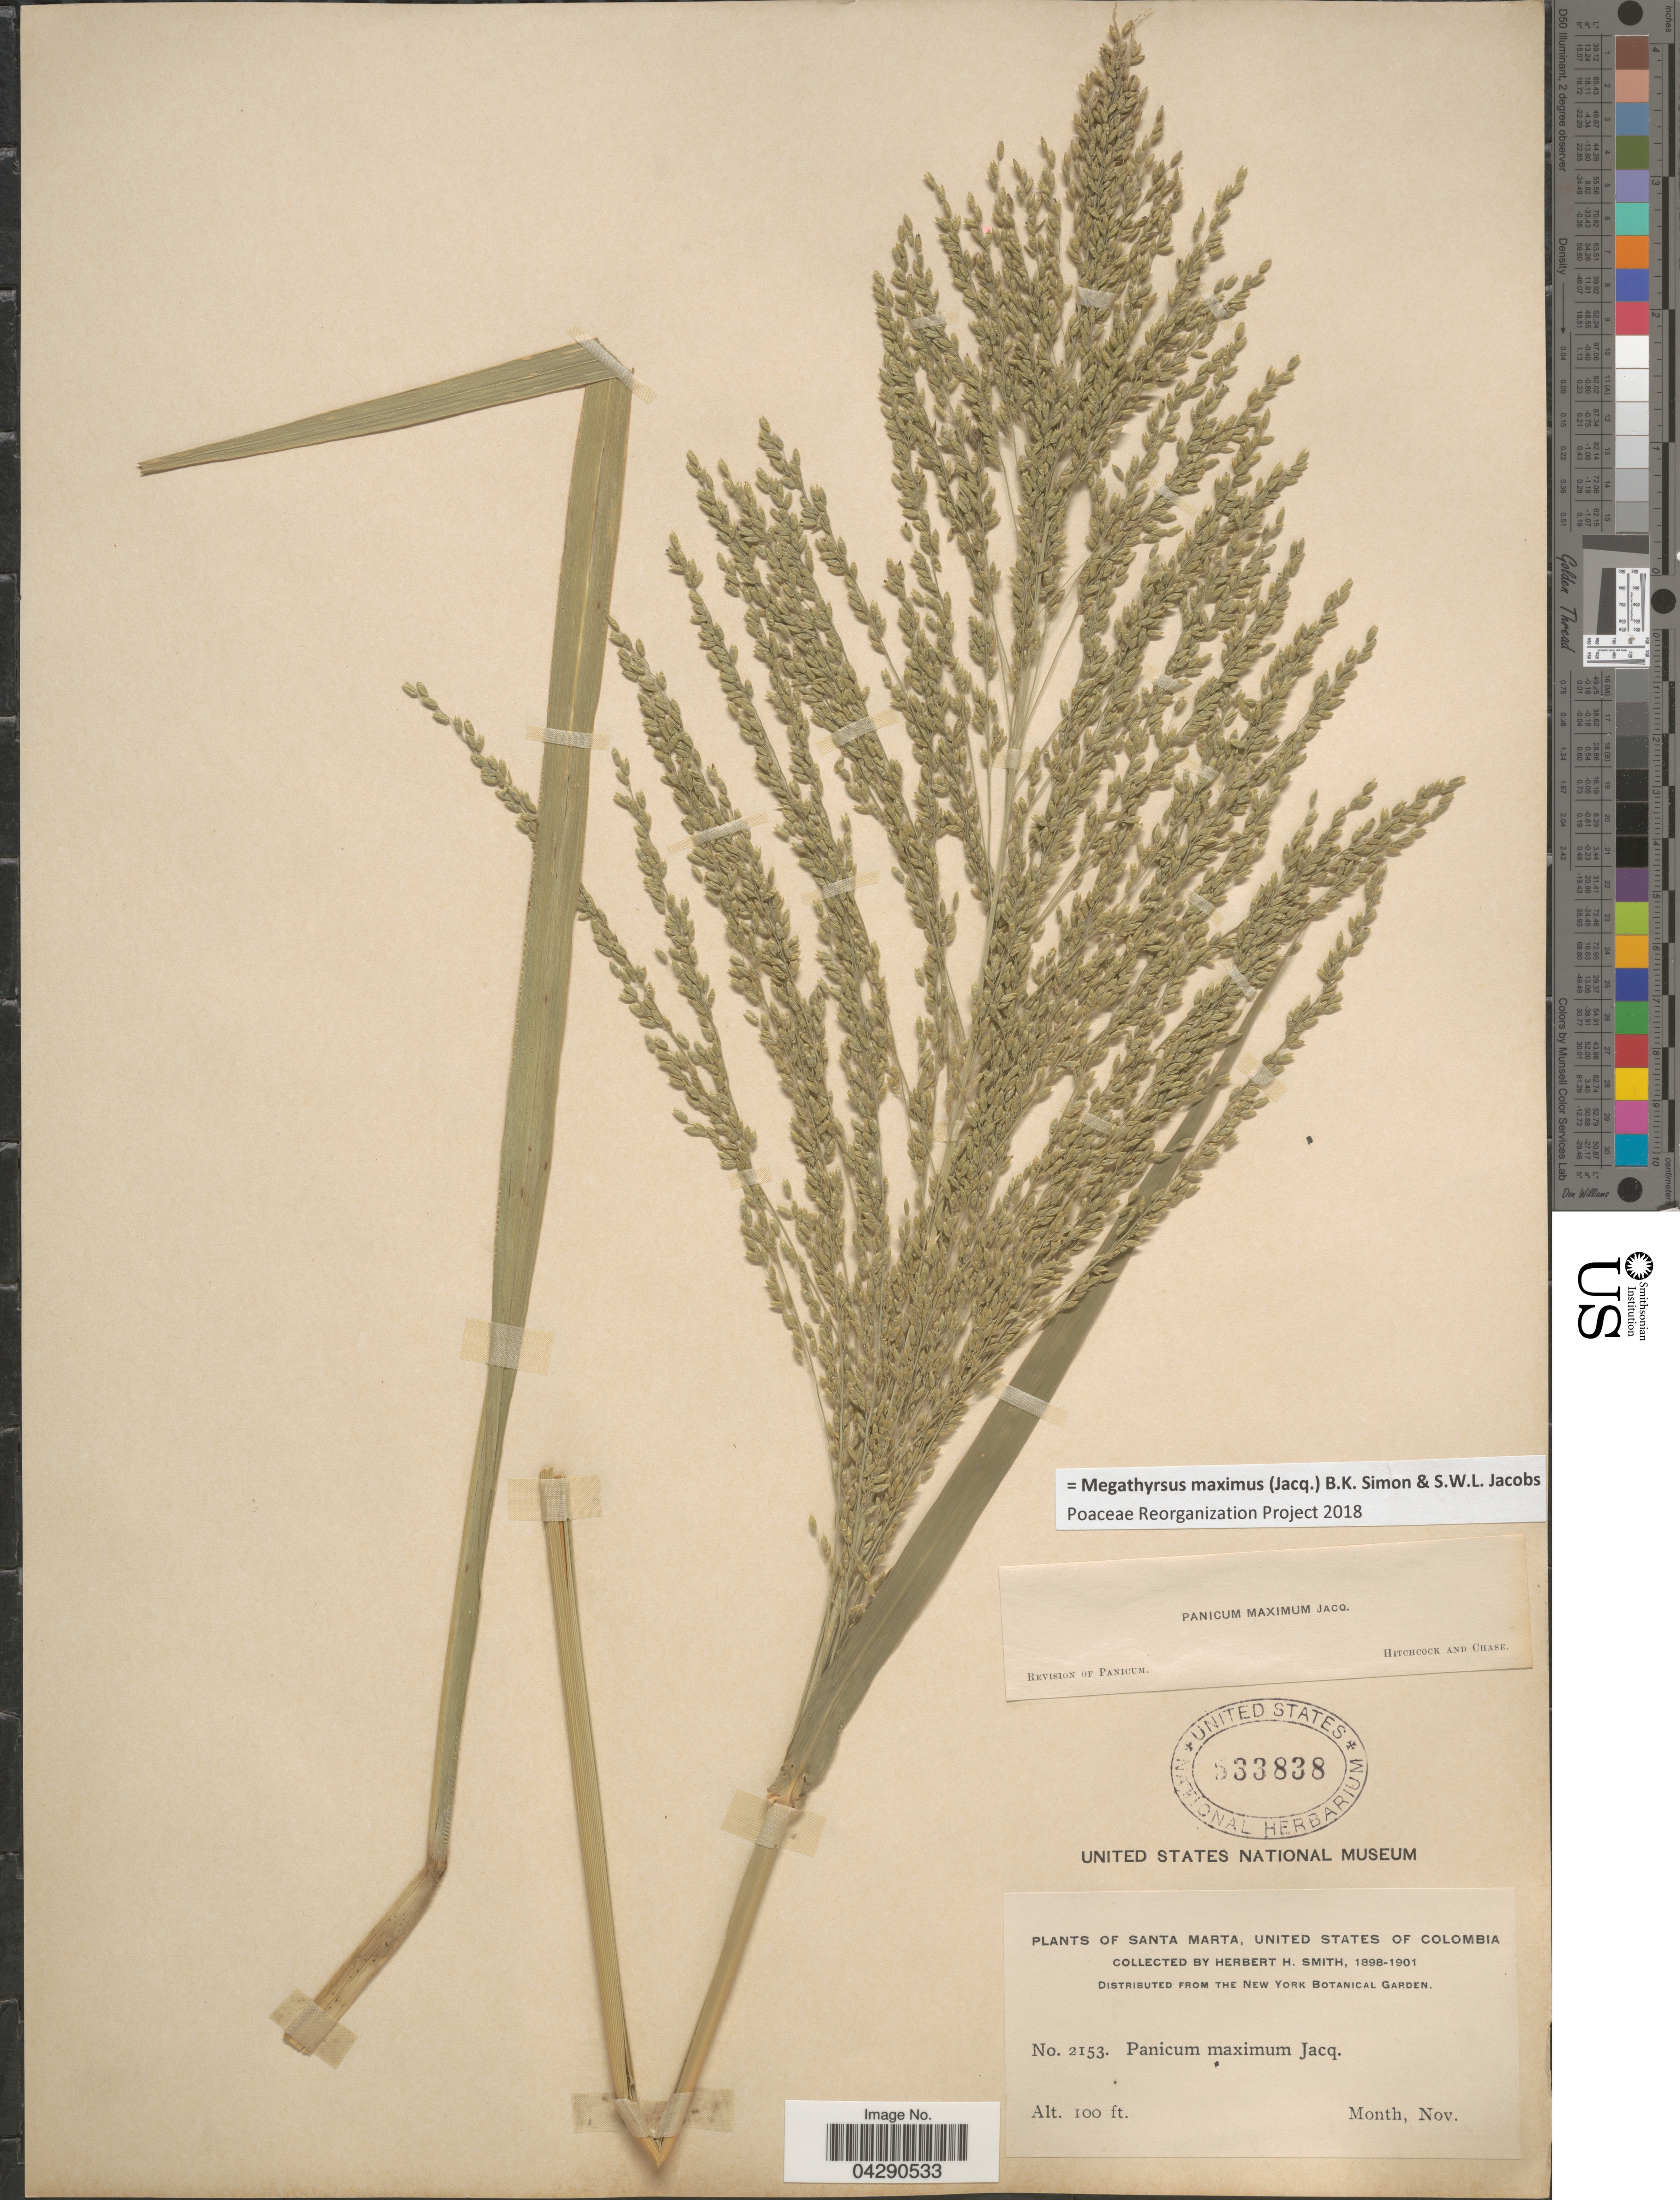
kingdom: Plantae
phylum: Tracheophyta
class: Liliopsida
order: Poales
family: Poaceae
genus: Megathyrsus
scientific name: Megathyrsus maximus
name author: (Jacq.) B.K. Simon & S.W.L. Jacobs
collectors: Herbert H. Smith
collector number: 2153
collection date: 1898-11/1901-11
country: Colombia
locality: Santa Marta, United States of Colombia.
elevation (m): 30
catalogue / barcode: US 533838